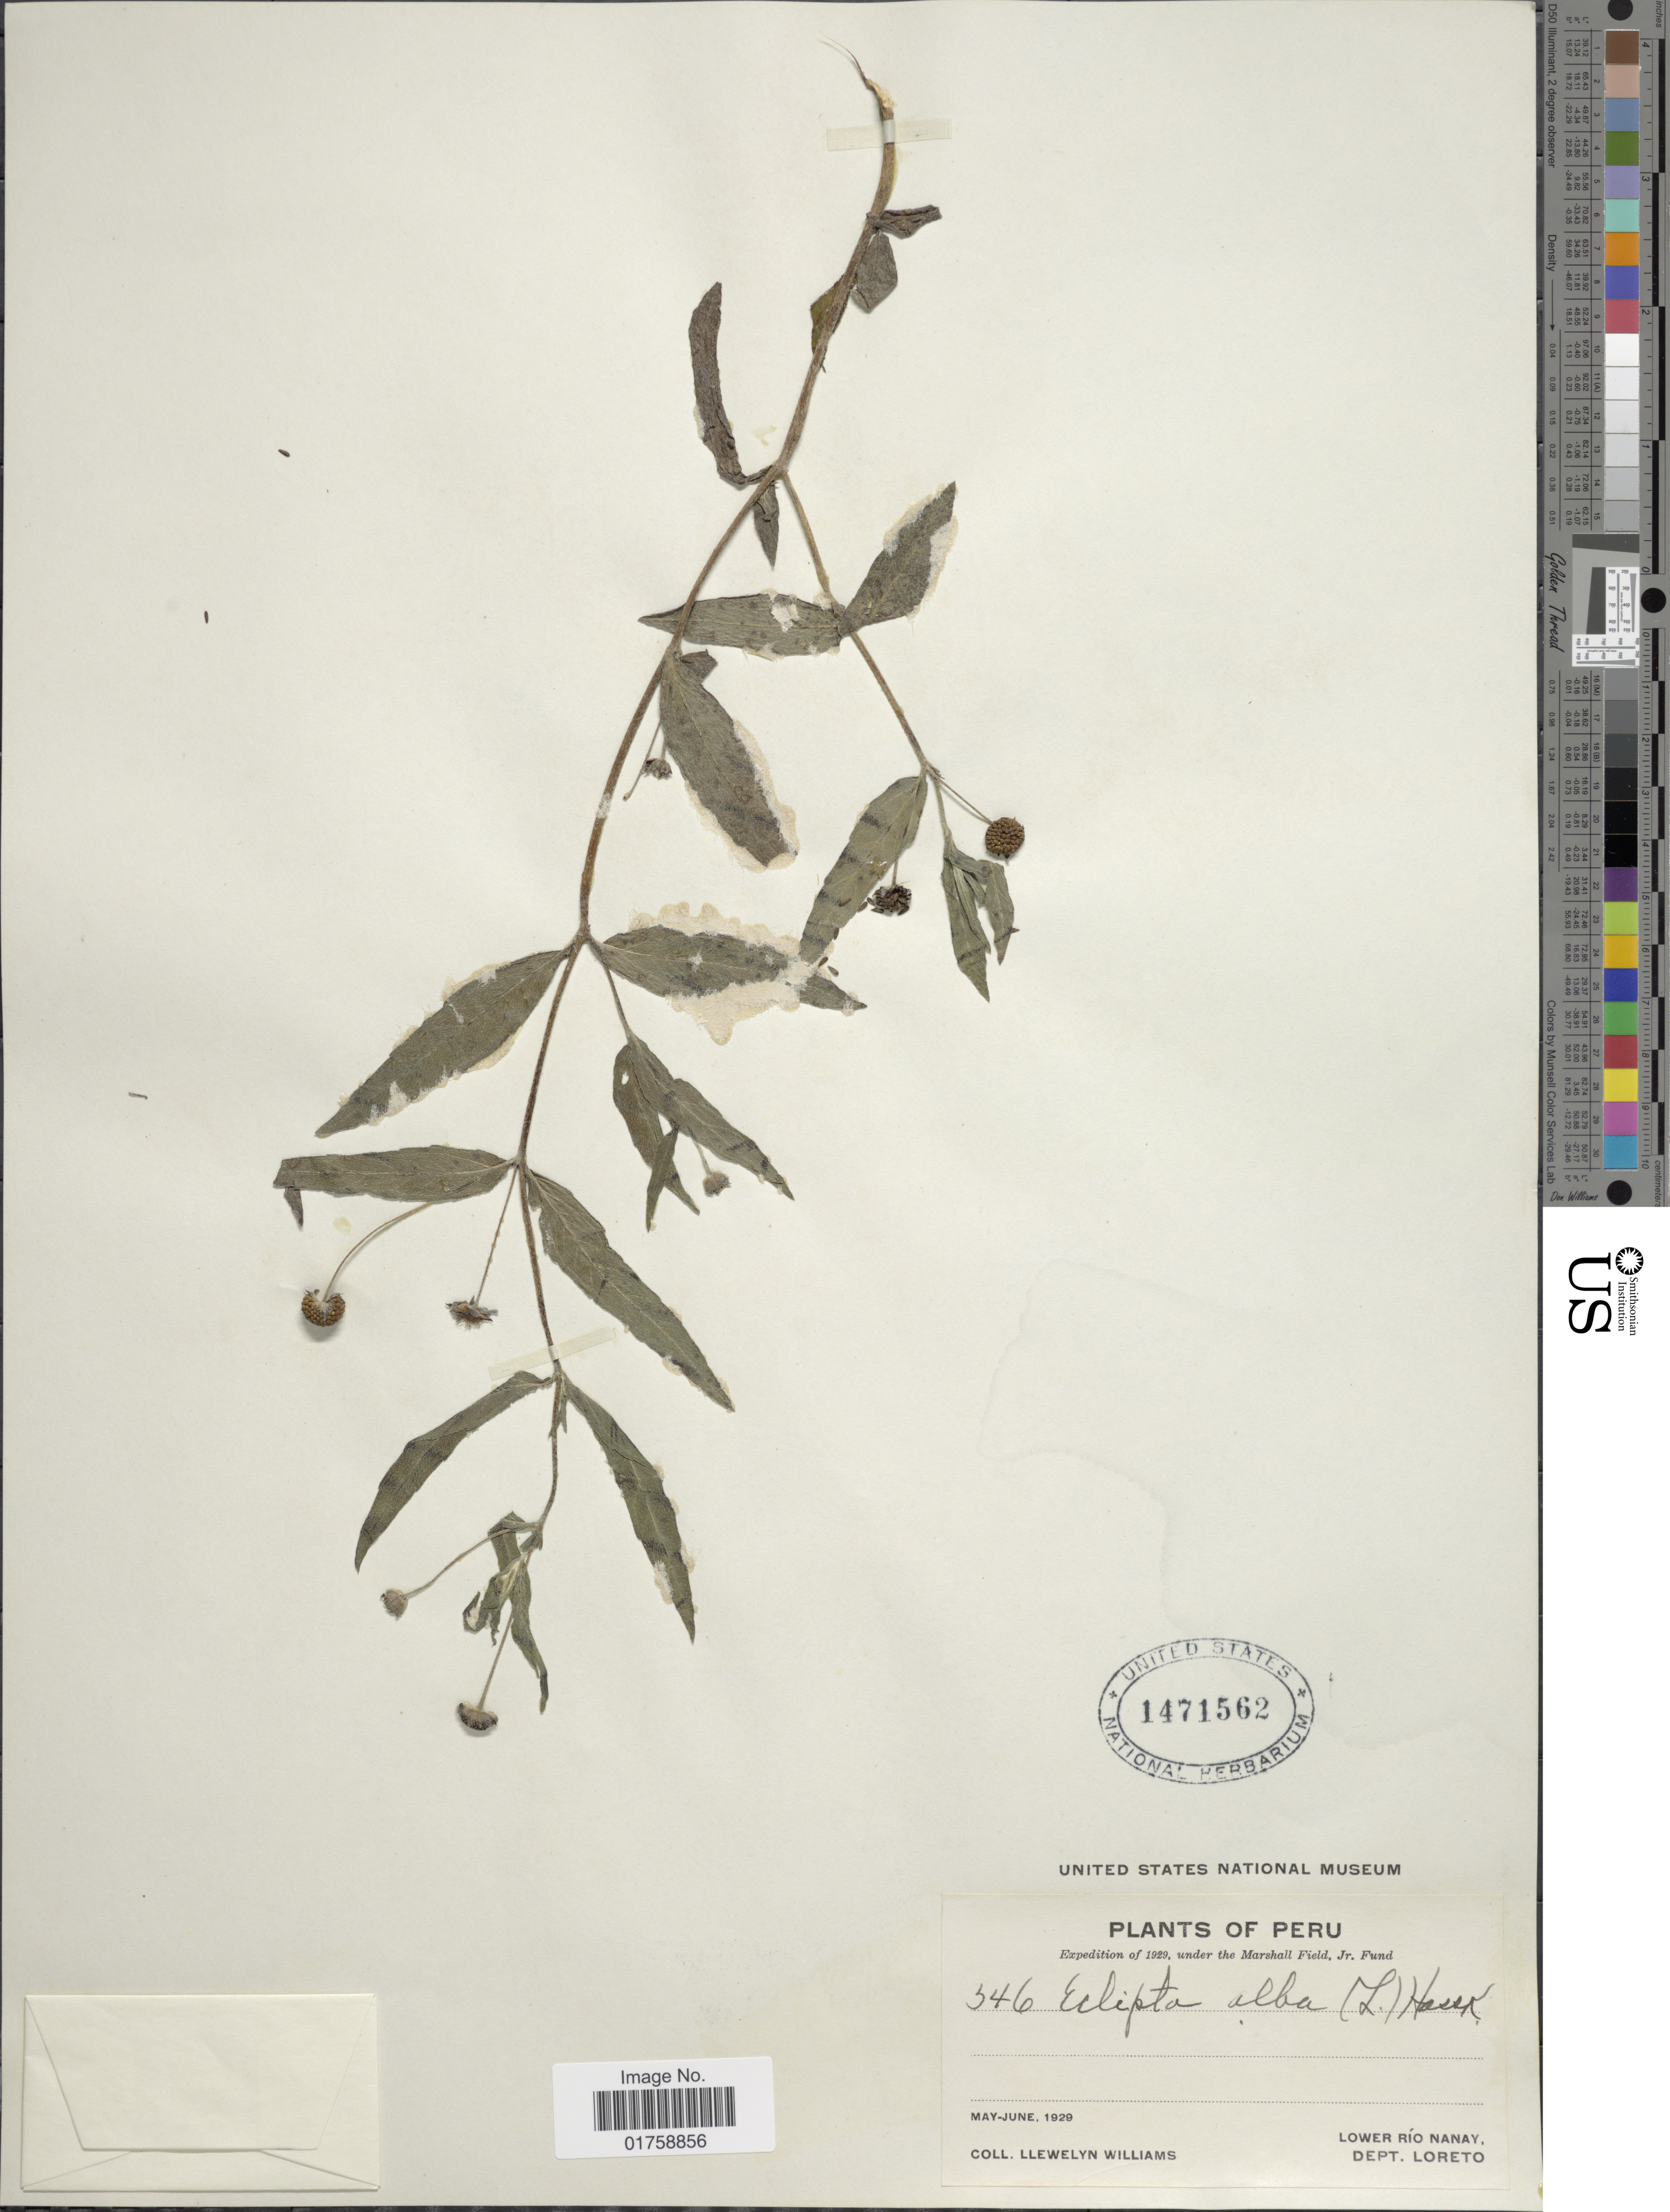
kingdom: Plantae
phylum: Tracheophyta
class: Magnoliopsida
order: Asterales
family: Asteraceae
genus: Eclipta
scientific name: Eclipta alba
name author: (L.) Hassk.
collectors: Ll. Williams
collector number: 346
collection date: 1929-05/1929-06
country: Peru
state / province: Loreto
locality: Peru. Lower Rio Nanay. Dept. Loreto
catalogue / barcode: US 1471562